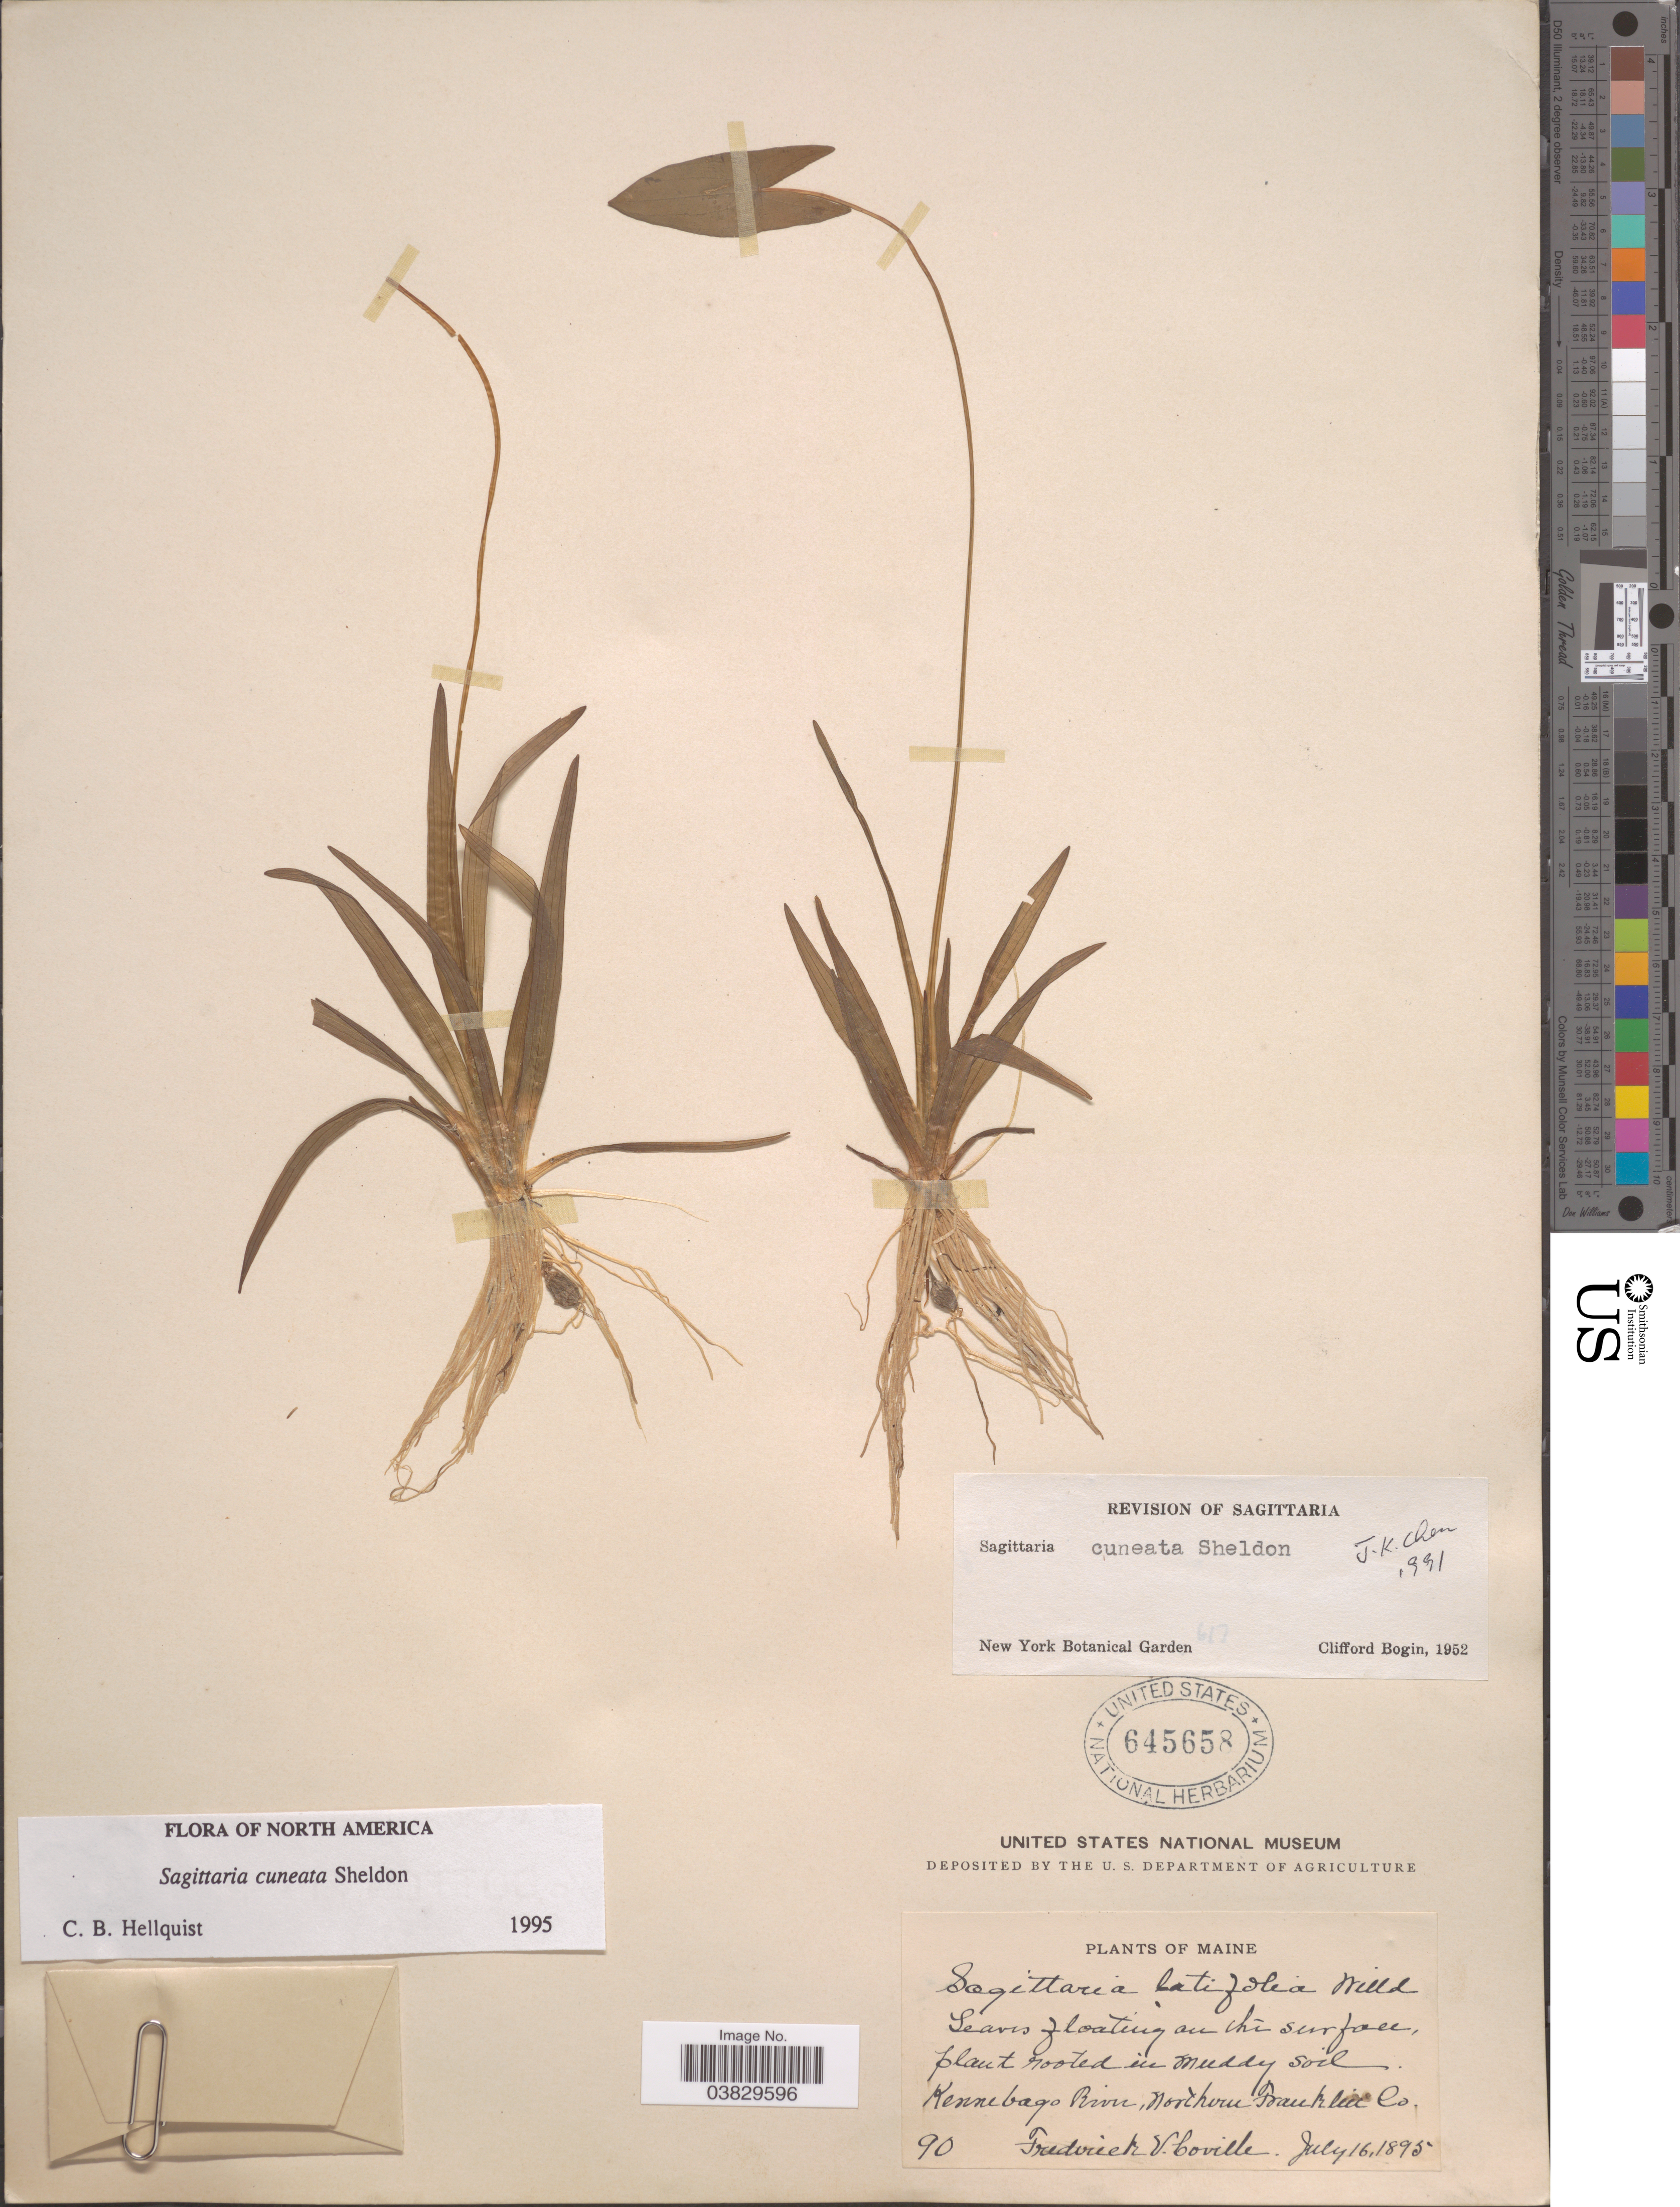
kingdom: Plantae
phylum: Tracheophyta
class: Liliopsida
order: Alismatales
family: Alismataceae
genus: Sagittaria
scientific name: Sagittaria cuneata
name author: E. Sheld.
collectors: F. V. Coville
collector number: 90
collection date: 1895-07-16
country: United States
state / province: Maine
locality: Kennebago River, northern Franklin Co.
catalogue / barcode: US 645658